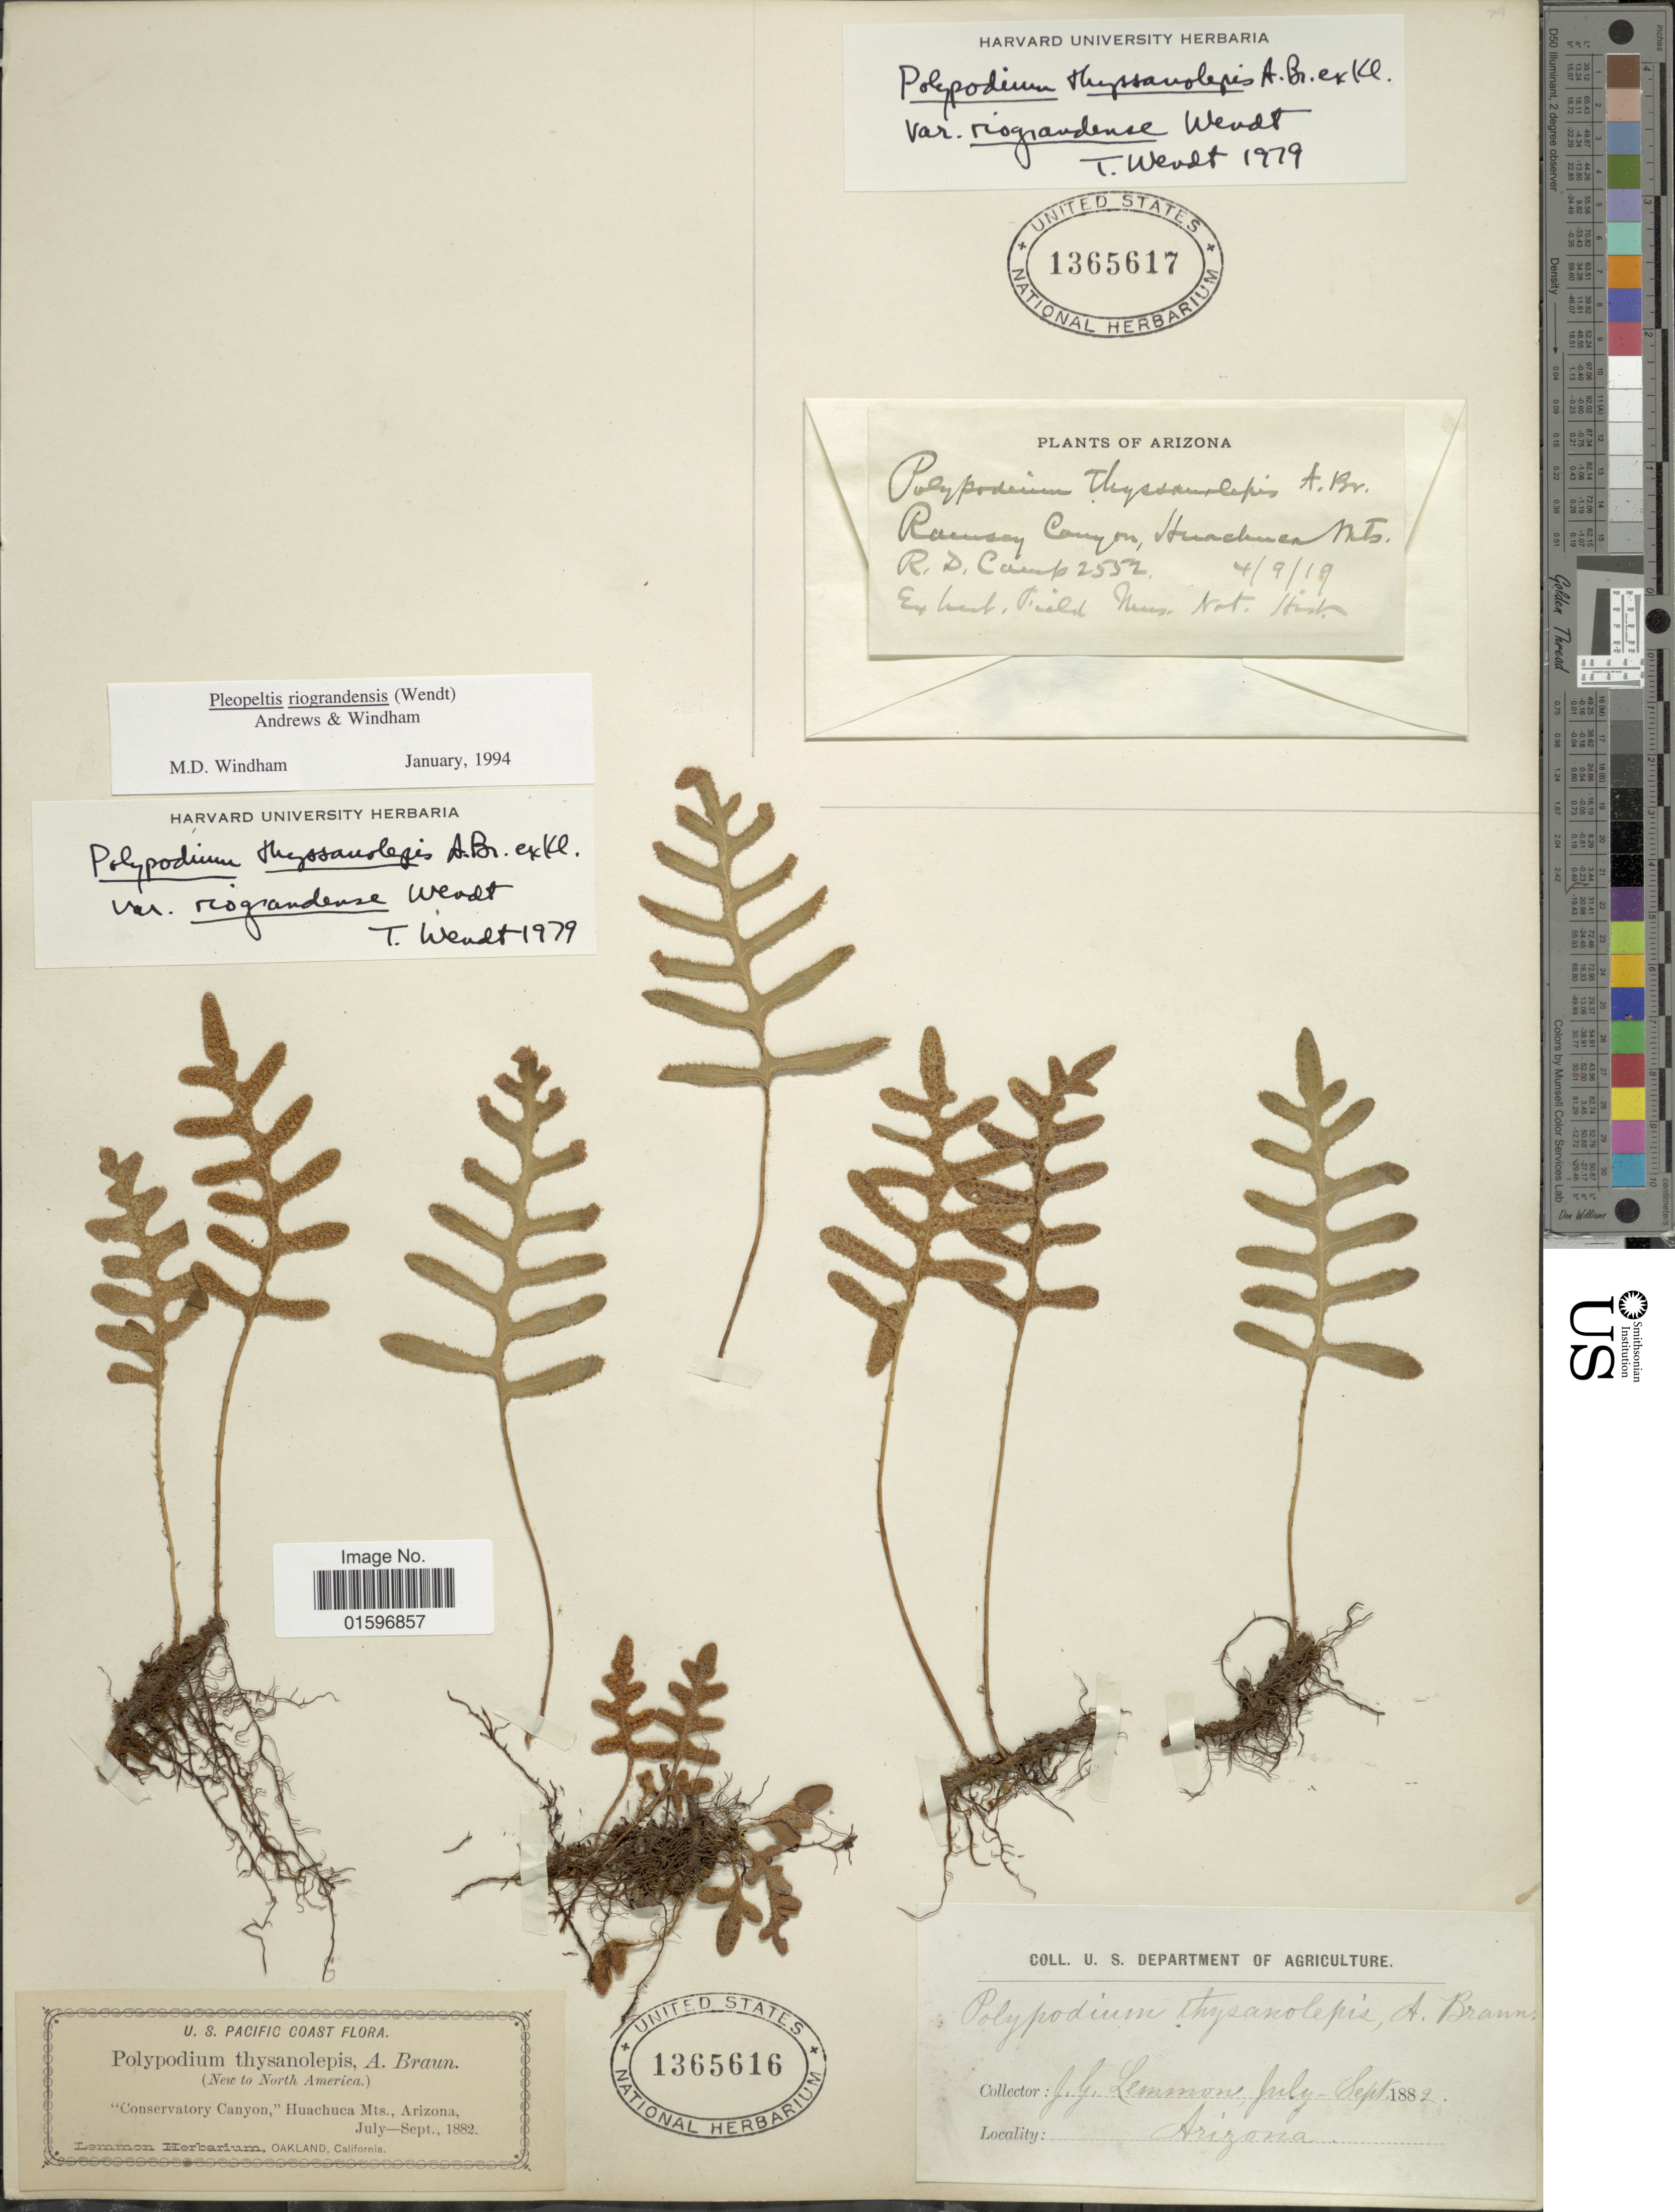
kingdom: Plantae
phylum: Tracheophyta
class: Polypodiopsida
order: Polypodiales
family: Polypodiaceae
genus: Pleopeltis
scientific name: Pleopeltis thyssanolepis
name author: (A. Braun ex Klotzsch) E.G. Andrews & Windham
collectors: J. Lemmon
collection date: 1882-07/1882-09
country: United States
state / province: Arizona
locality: U. S. Paicific Coast, Conservatory Canyon, Huachuca Mts., Arizona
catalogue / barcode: US 1365616-2